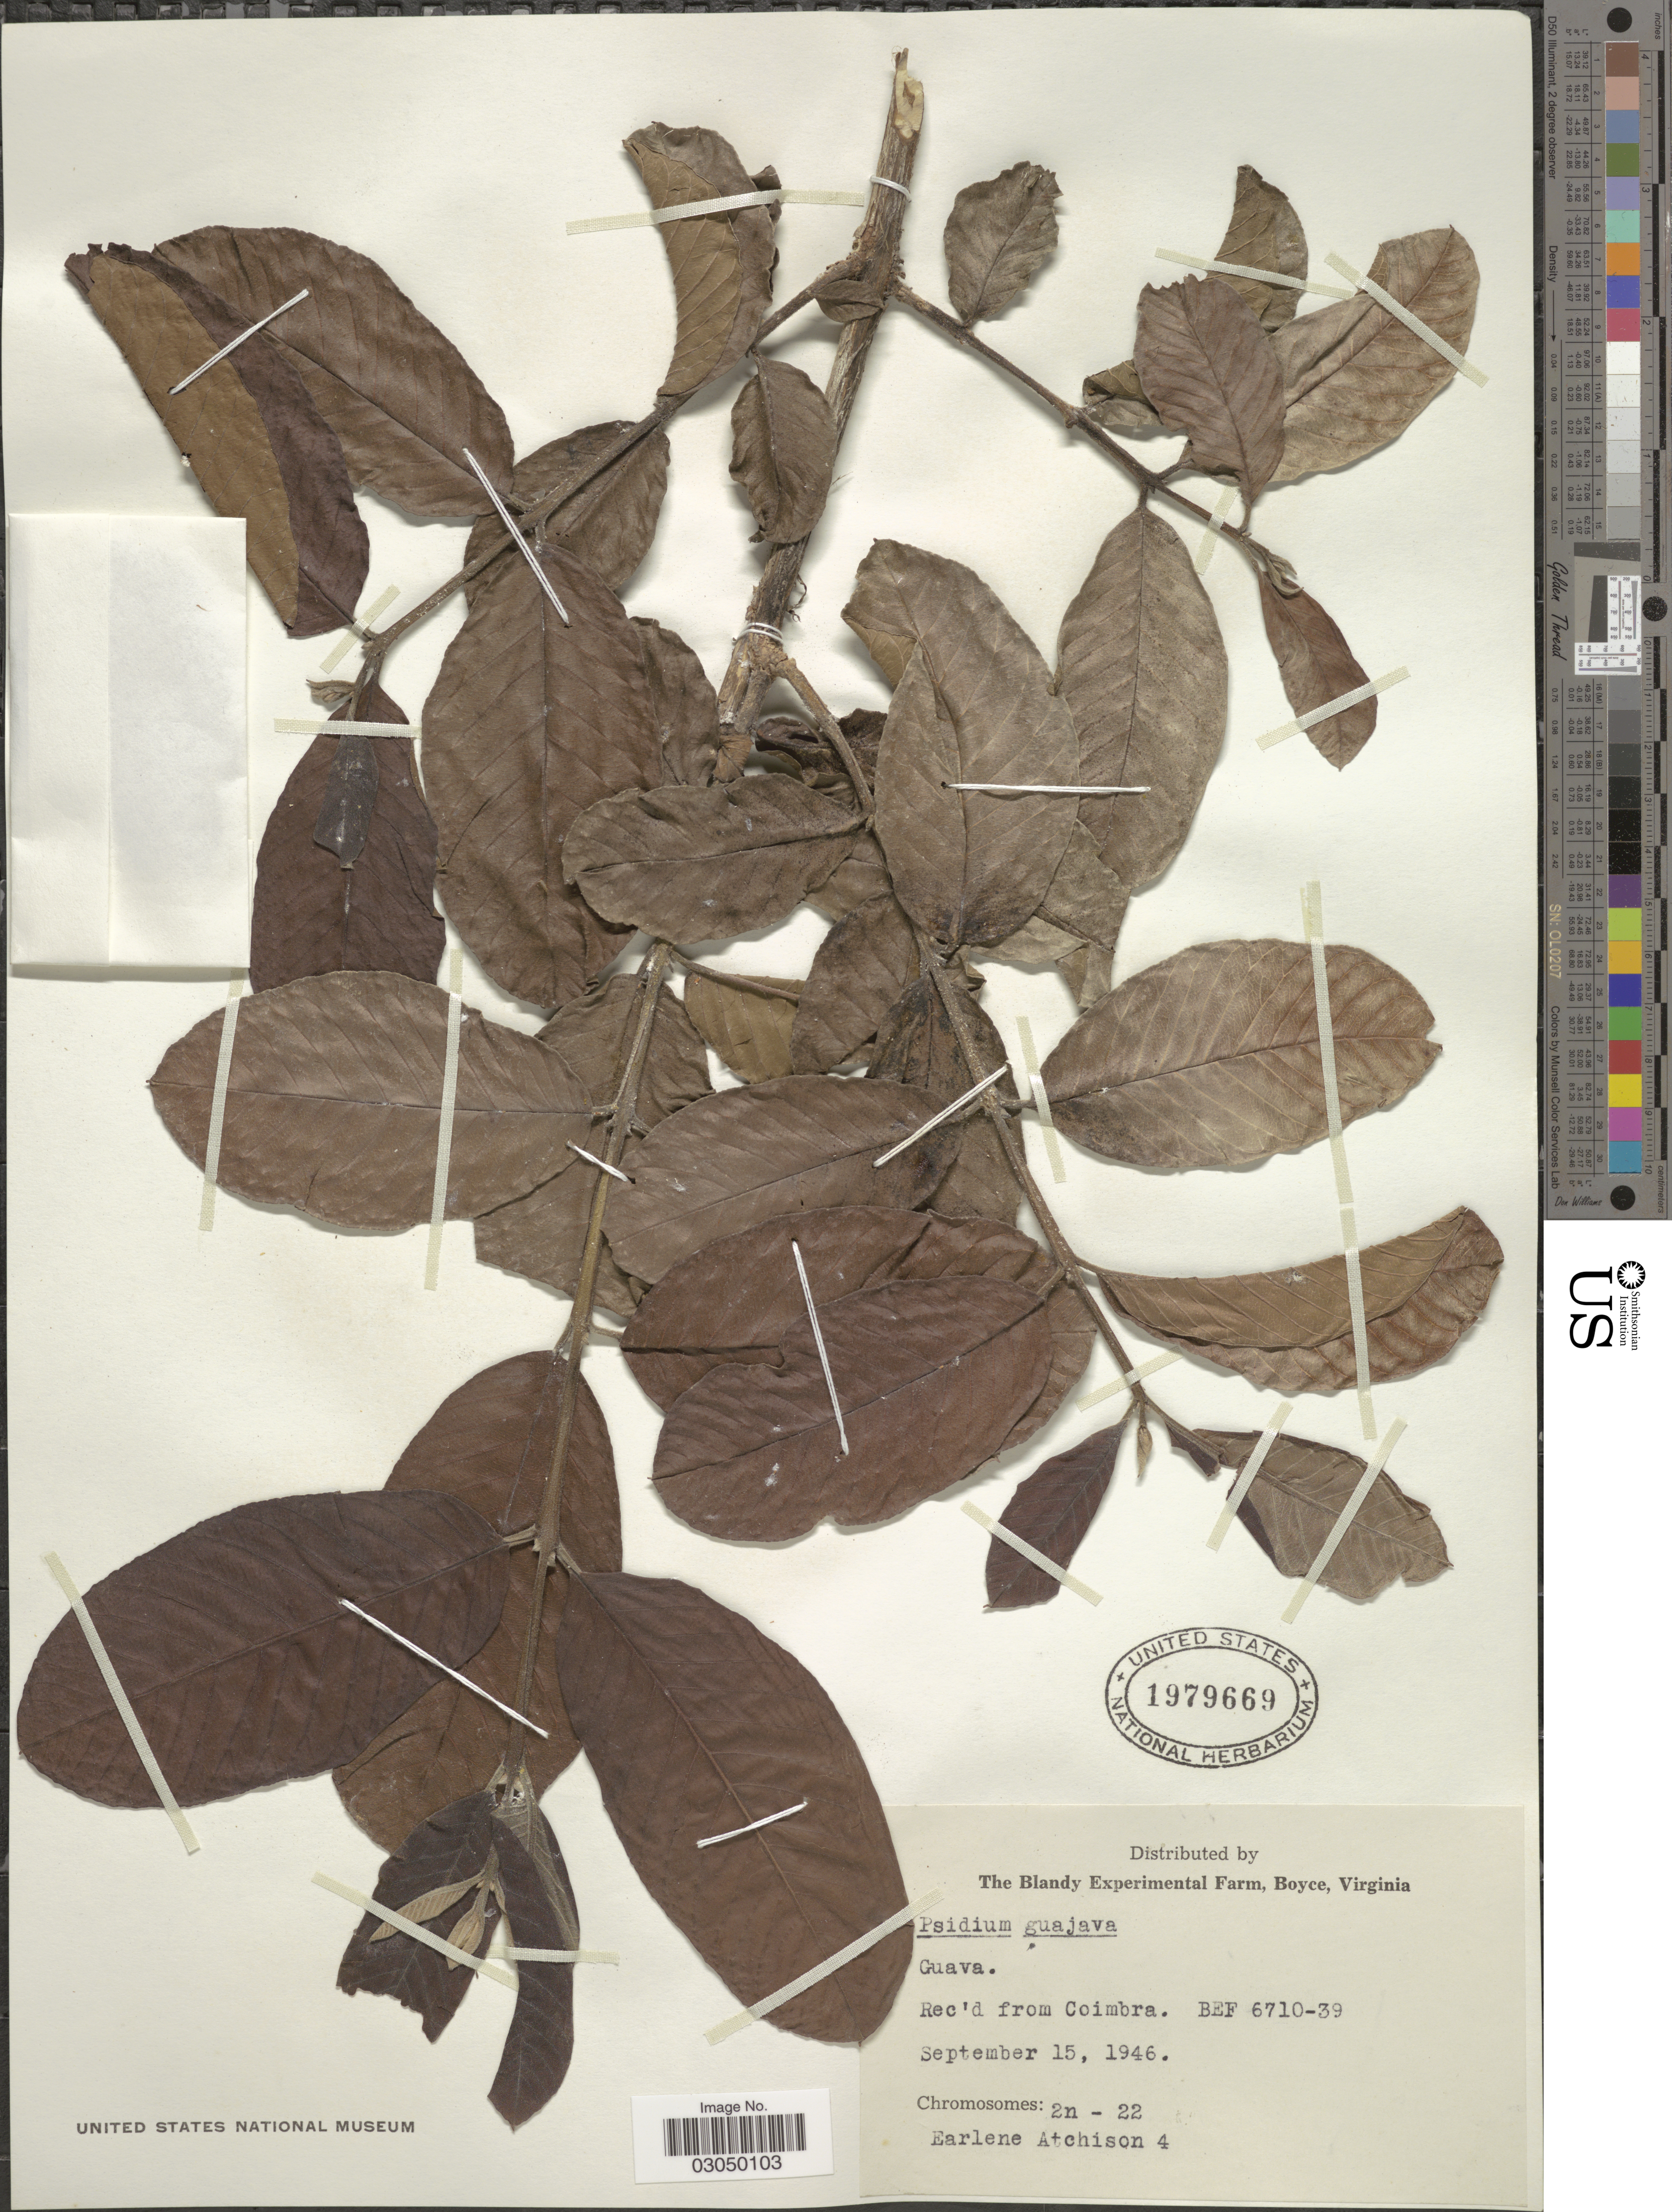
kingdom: Plantae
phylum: Tracheophyta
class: Magnoliopsida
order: Myrtales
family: Myrtaceae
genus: Psidium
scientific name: Psidium guayava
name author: Raddi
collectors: E. Atchison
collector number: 4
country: United States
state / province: Virginia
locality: The Blandy Experimental Farm, Boyce.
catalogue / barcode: US 1979669